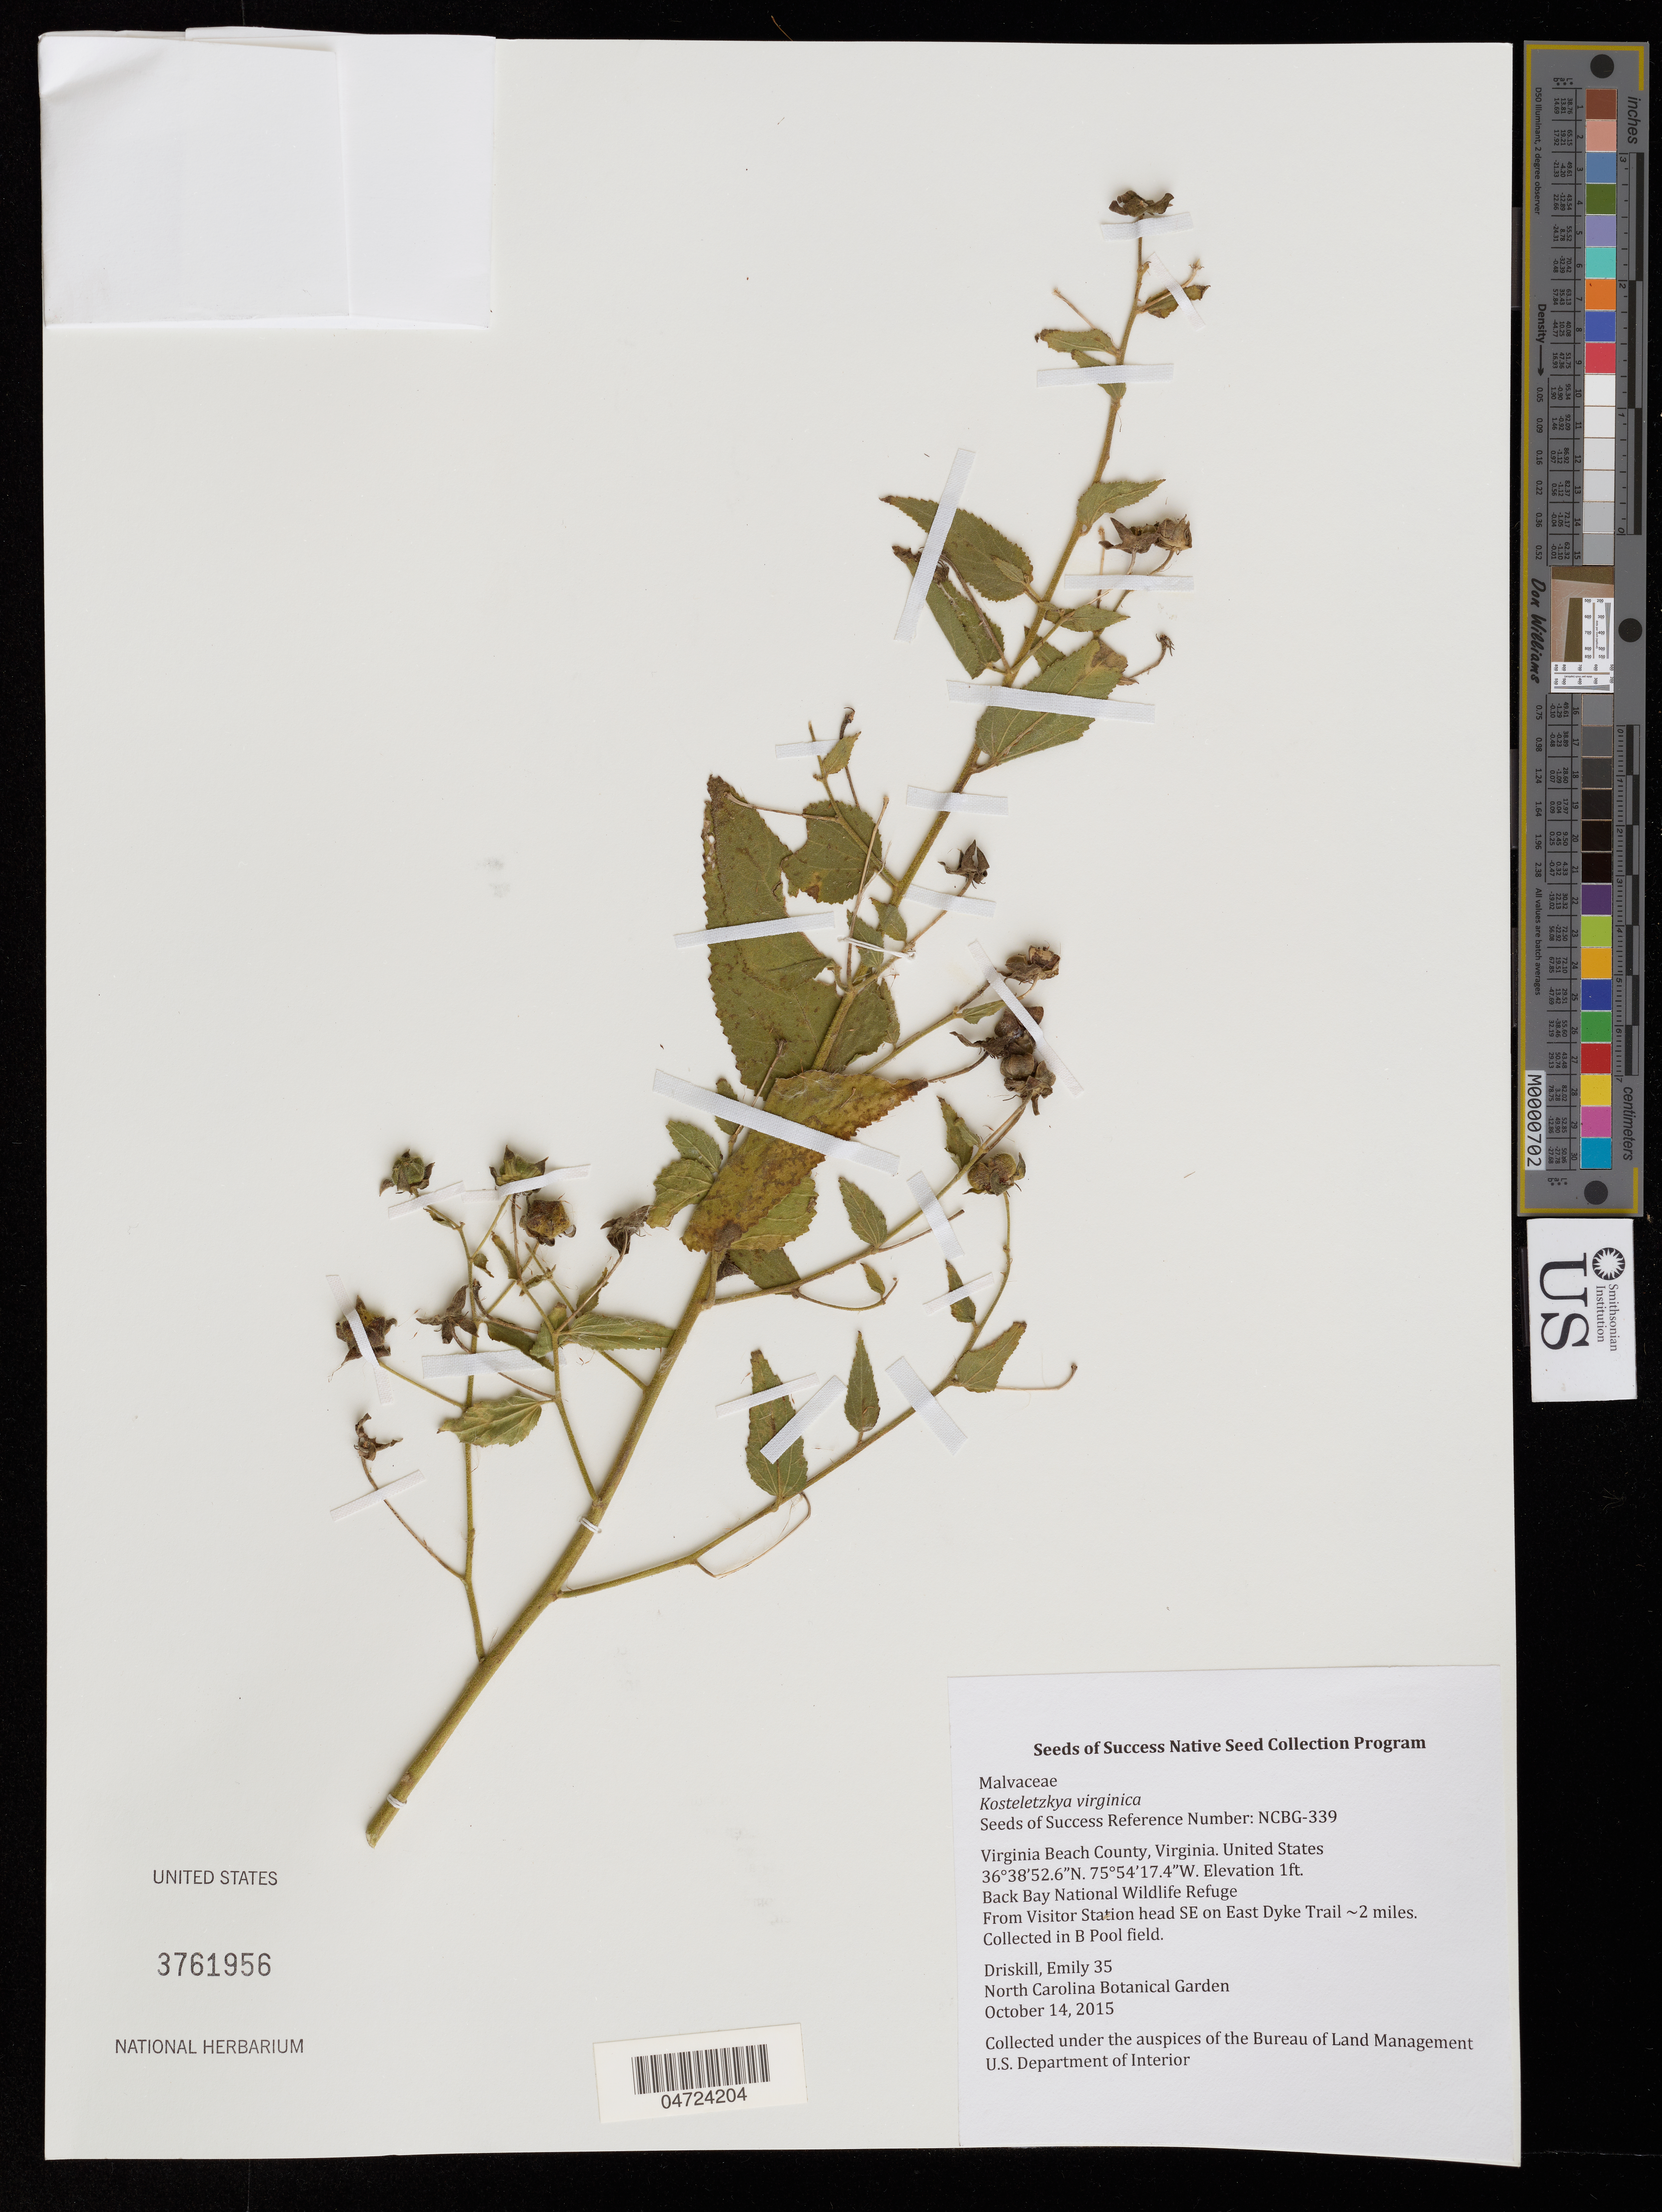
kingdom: Plantae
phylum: Tracheophyta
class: Magnoliopsida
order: Malvales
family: Malvaceae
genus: Kosteletzkya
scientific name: Kosteletzkya virginica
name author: (L.) C. Presl ex A. Gray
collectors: E. Driskill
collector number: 35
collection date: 2015-10-14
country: United States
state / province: Virginia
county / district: City of Virginia Beach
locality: Virginia Beach County. Back Bay National Wildlife Refuge. From Visitor Station head SE on East Dyke Trail ~2 miles. In B Pool field.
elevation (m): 0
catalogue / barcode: US 3761956